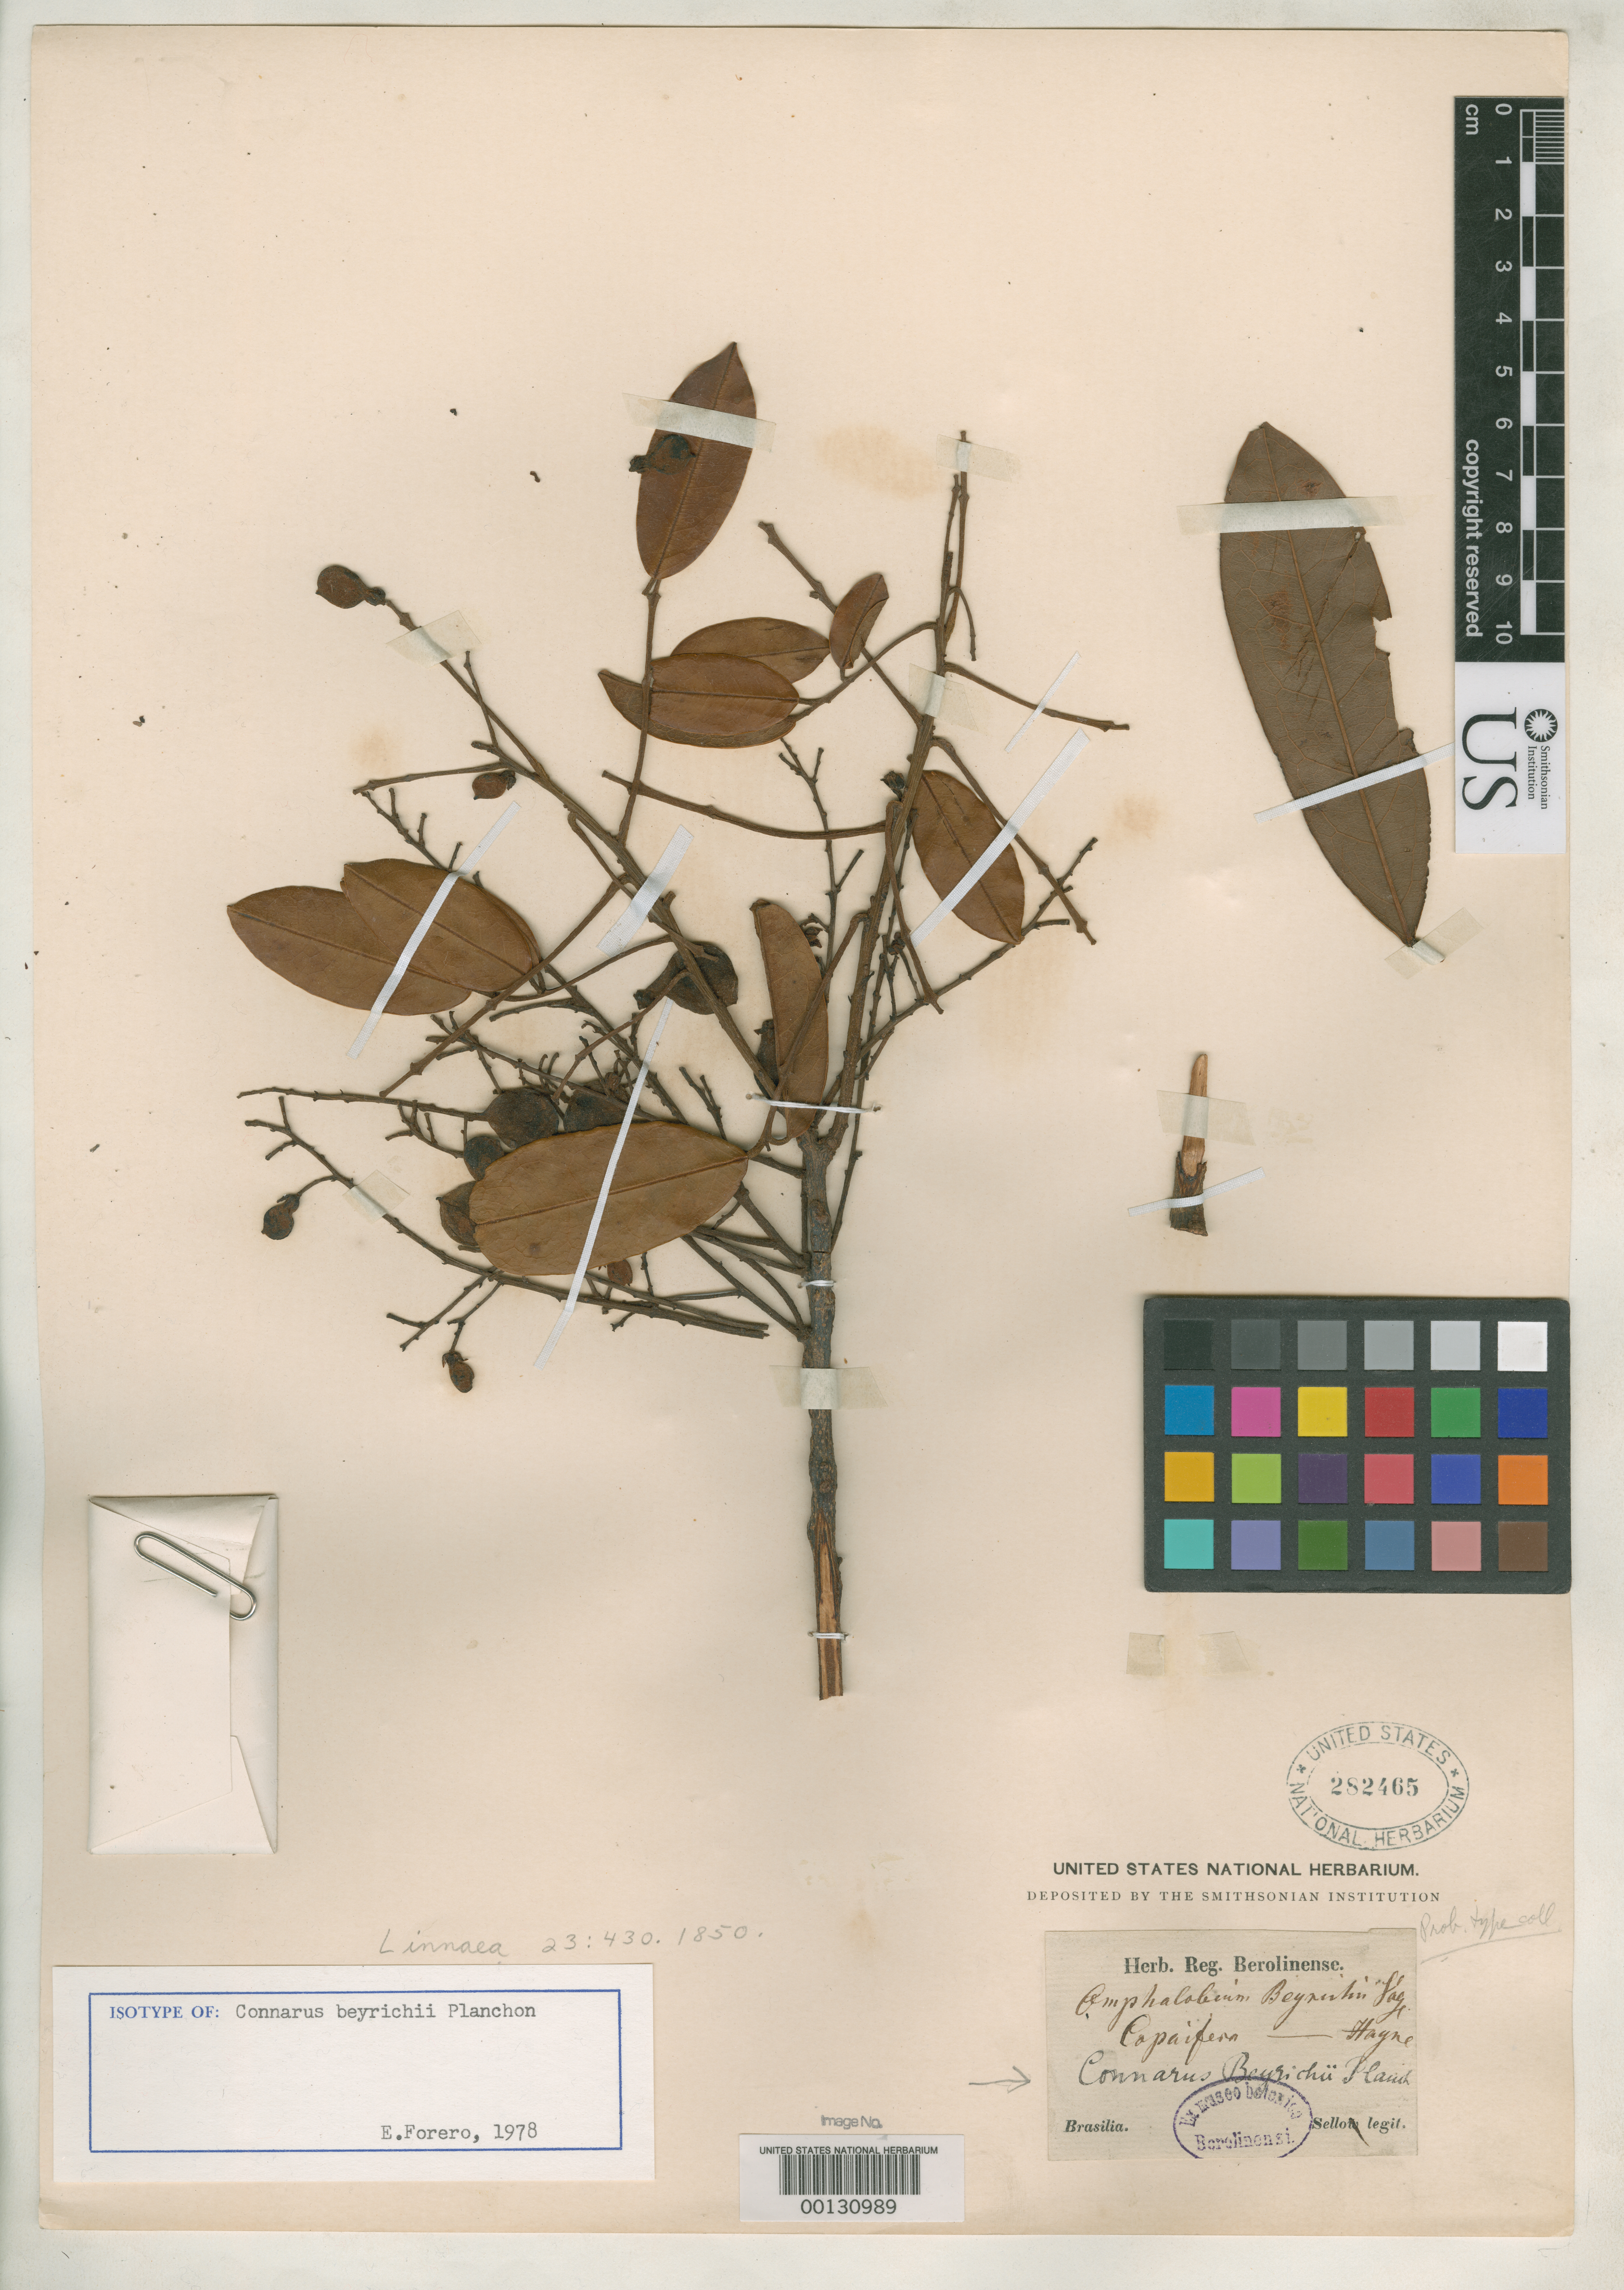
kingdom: Plantae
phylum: Tracheophyta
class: Magnoliopsida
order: Oxalidales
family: Connaraceae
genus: Connarus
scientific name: Connarus beyrichii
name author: Planch.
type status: Isotype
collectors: F. Sellow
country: Brazil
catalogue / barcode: US 282465